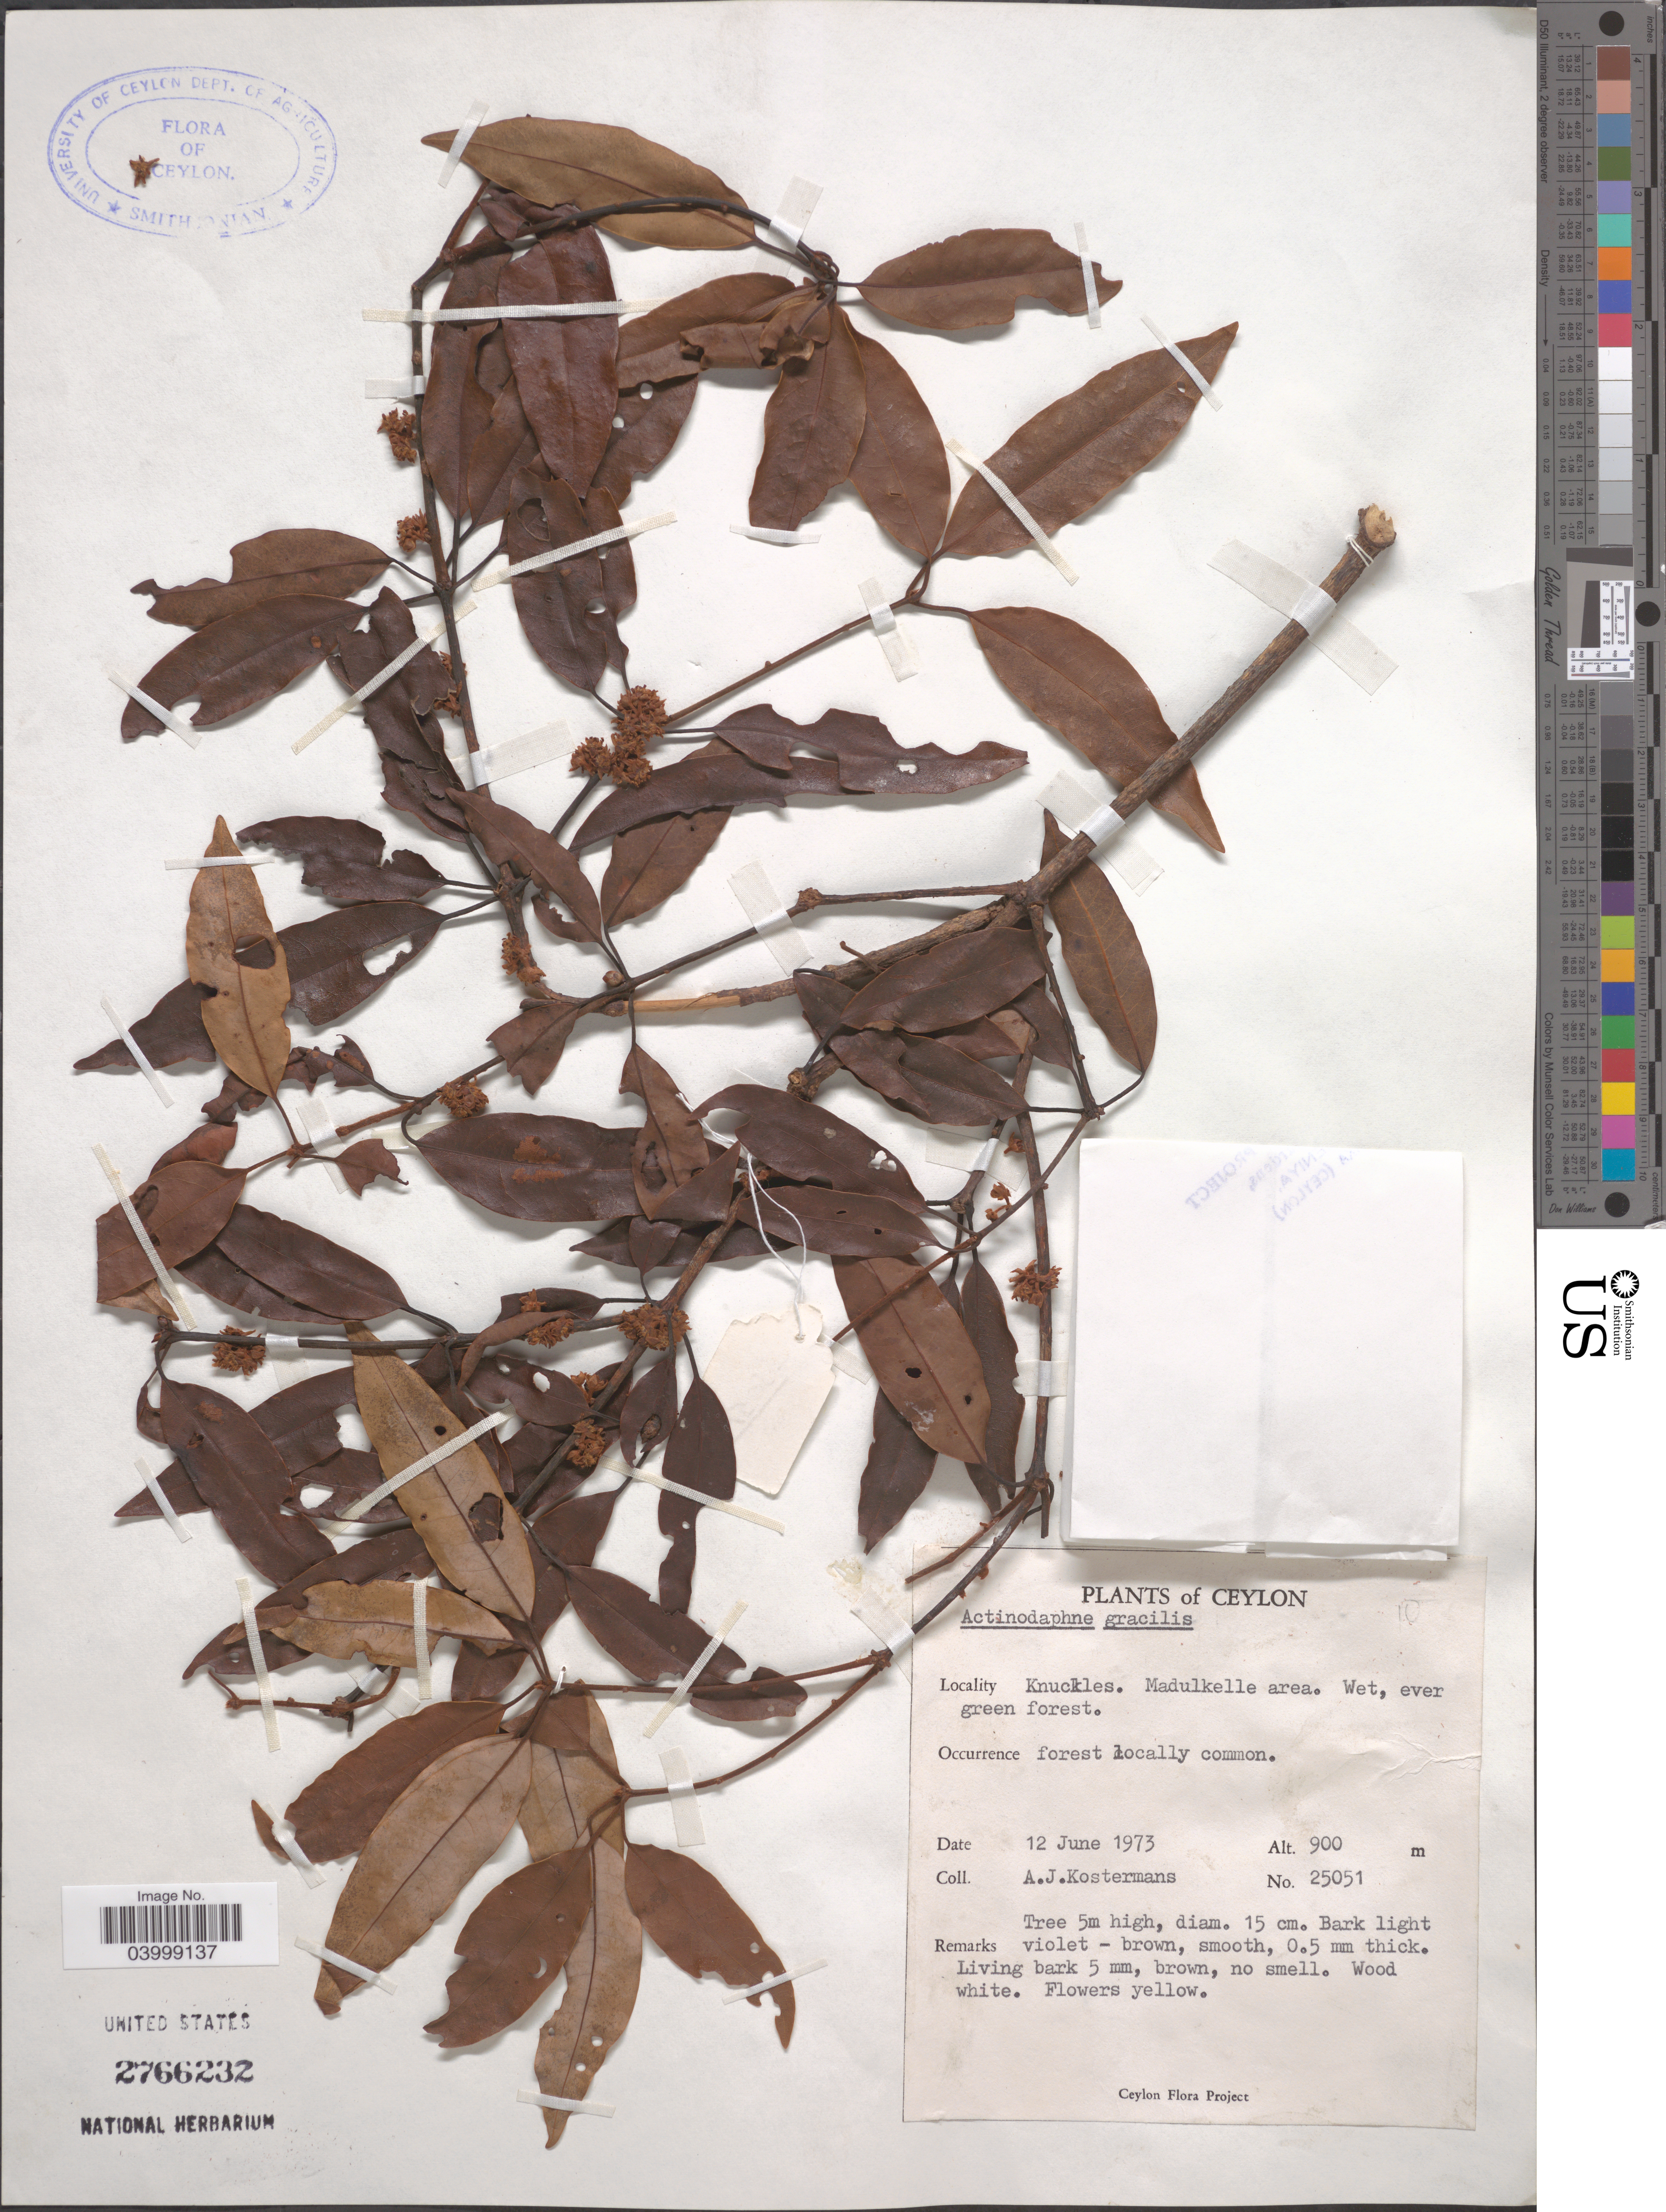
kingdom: Plantae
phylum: Tracheophyta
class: Magnoliopsida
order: Laurales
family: Lauraceae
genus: Actinodaphne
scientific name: Actinodaphne gracilis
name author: Miq.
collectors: A. J. G. Kostermans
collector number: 25051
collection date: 1973-06-12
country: Sri Lanka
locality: Ceylon. Knuckles. Madulkelle area.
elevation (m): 900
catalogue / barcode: US 2766232